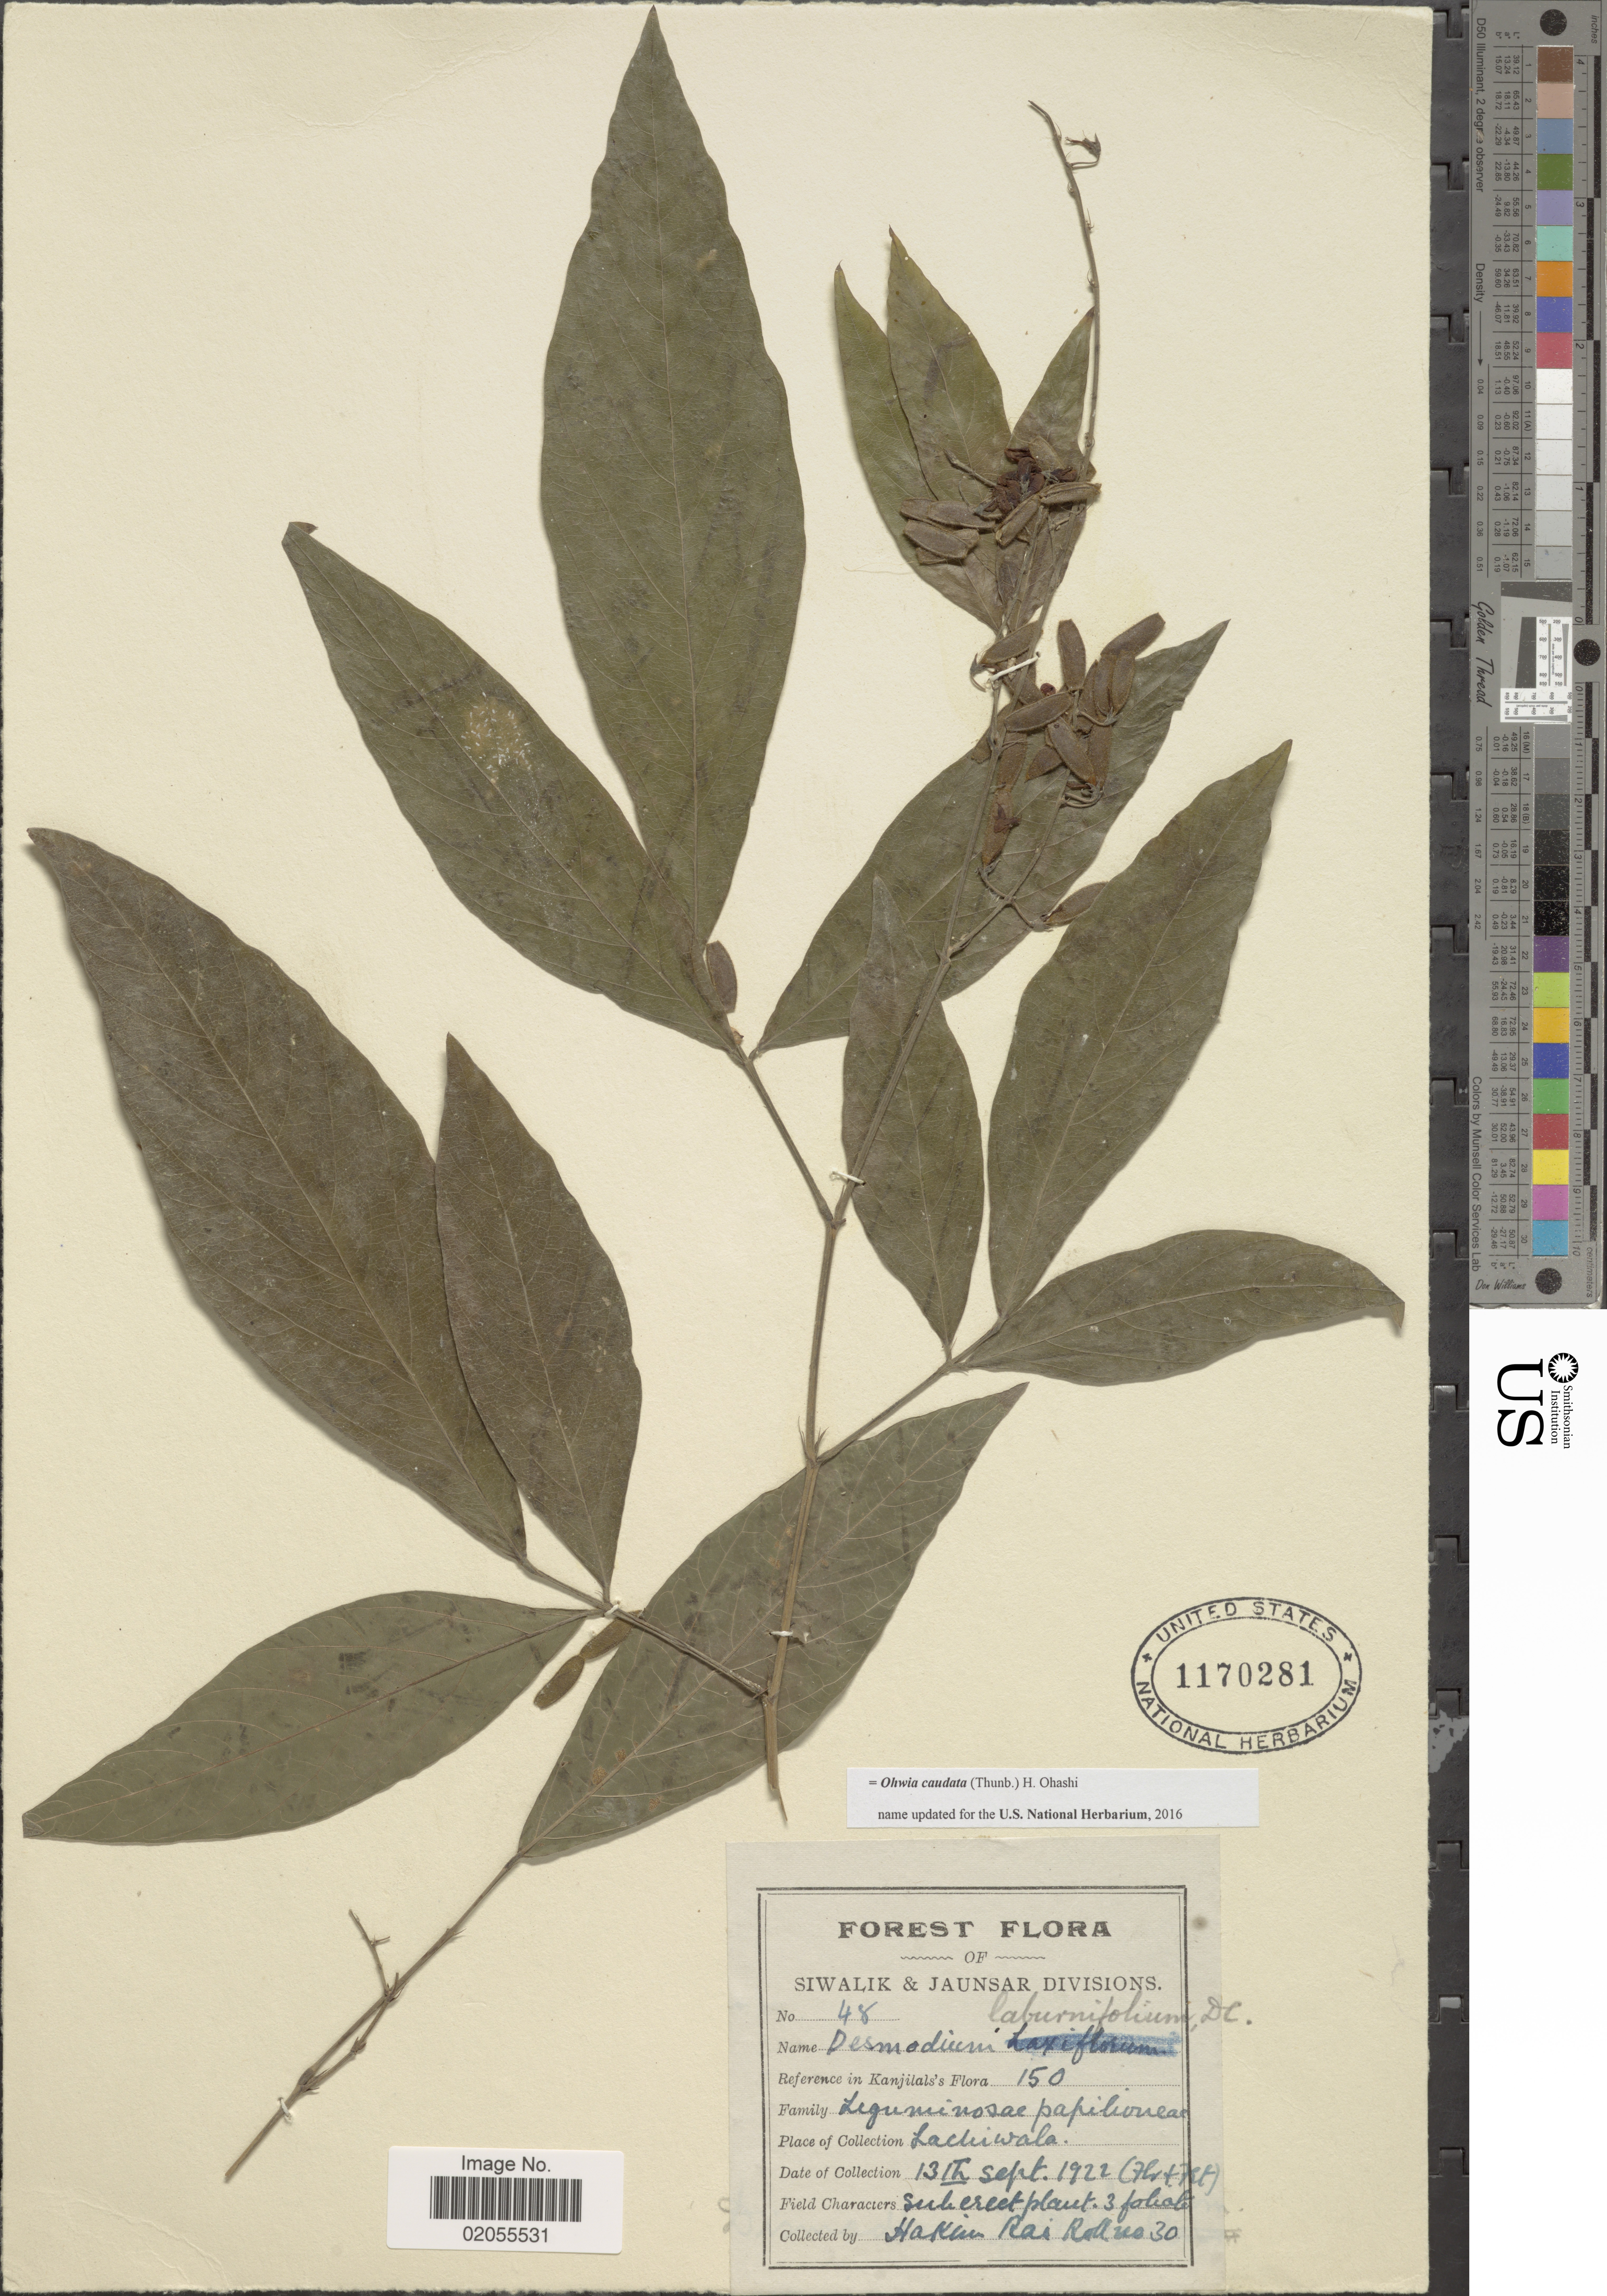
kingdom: Plantae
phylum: Tracheophyta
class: Magnoliopsida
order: Fabales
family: Fabaceae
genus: Ohwia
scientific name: Ohwia caudata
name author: (Thunb.) H. Ohashi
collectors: H. Rai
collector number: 30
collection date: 1922-09-13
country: India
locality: Siwalik & Jaunsar Divisions, Lackiwala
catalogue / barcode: US 1170281